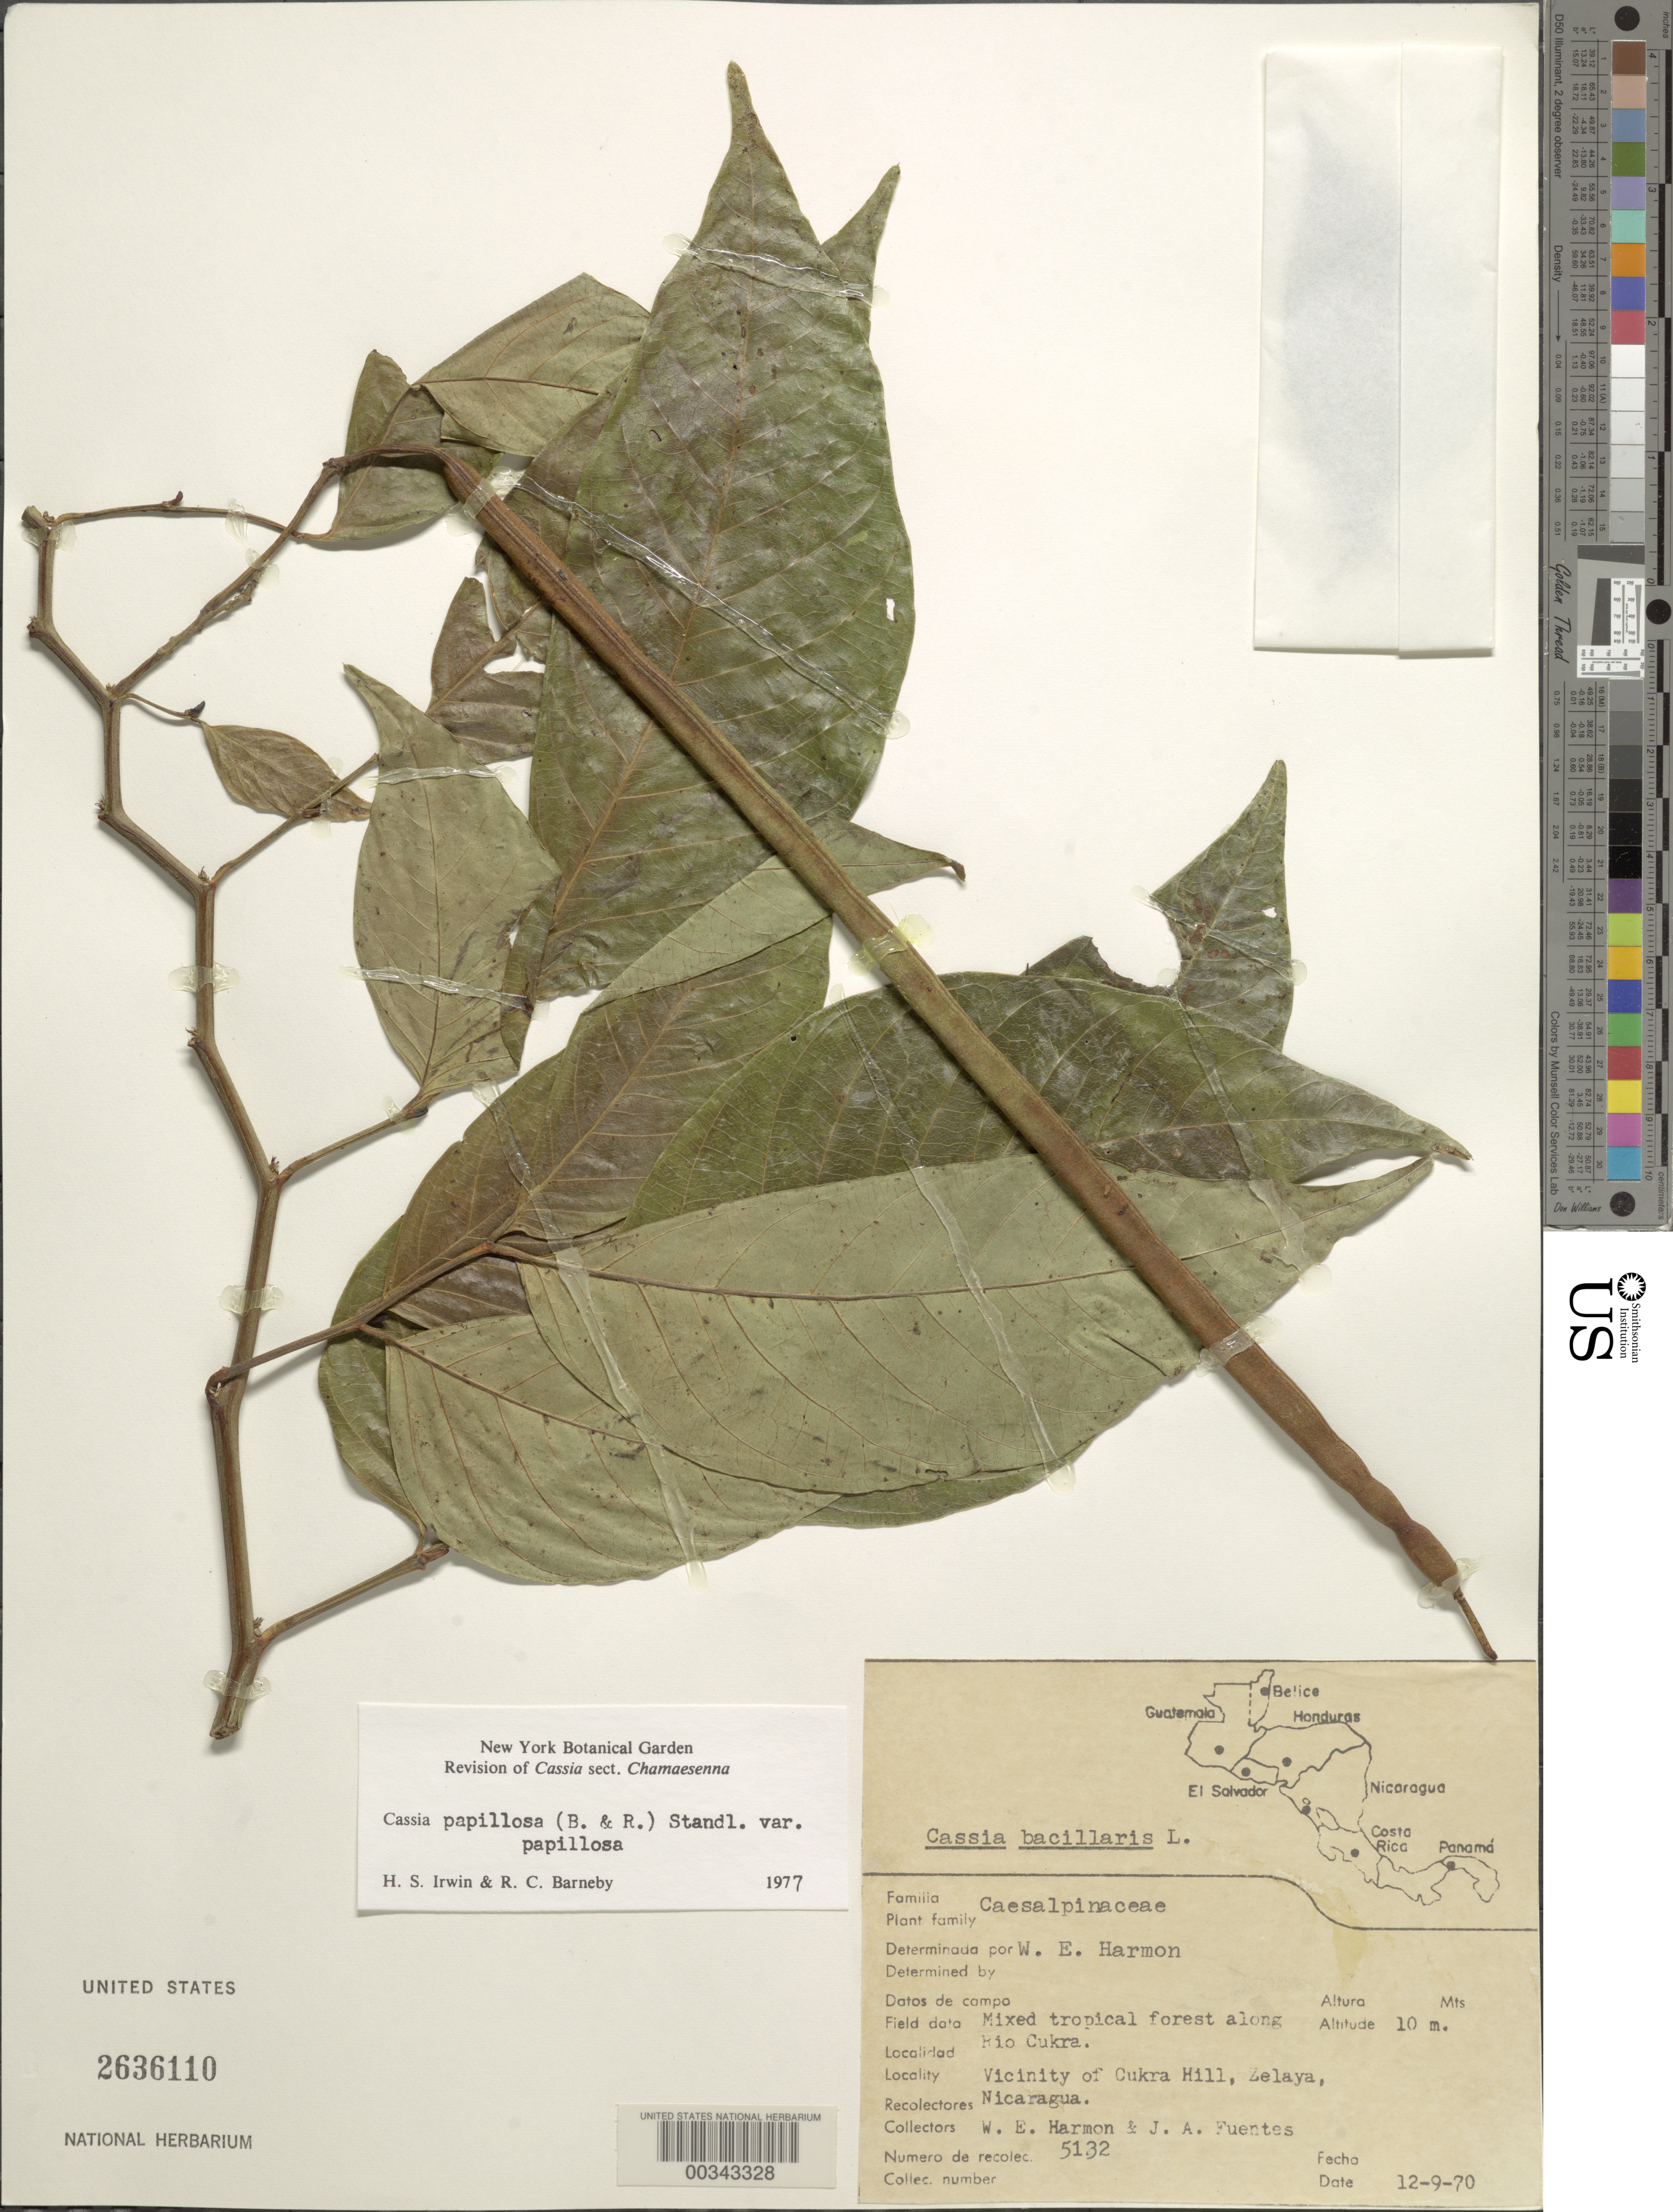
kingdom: Plantae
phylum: Tracheophyta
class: Magnoliopsida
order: Fabales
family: Fabaceae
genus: Senna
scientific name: Senna papillosa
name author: (Britton & Rose) H.S. Irwin & Barneby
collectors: W. E. Harmon & J. Fuentes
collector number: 5132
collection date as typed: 12 Sep 1970 or 09 Dec 1970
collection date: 1970-09-12 or 1970-12-09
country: Nicaragua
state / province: Atlántico Sur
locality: Vicinity of cukra hill, along rio cukra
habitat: Mixed tropical forest along river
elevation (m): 10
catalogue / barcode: US 2636110